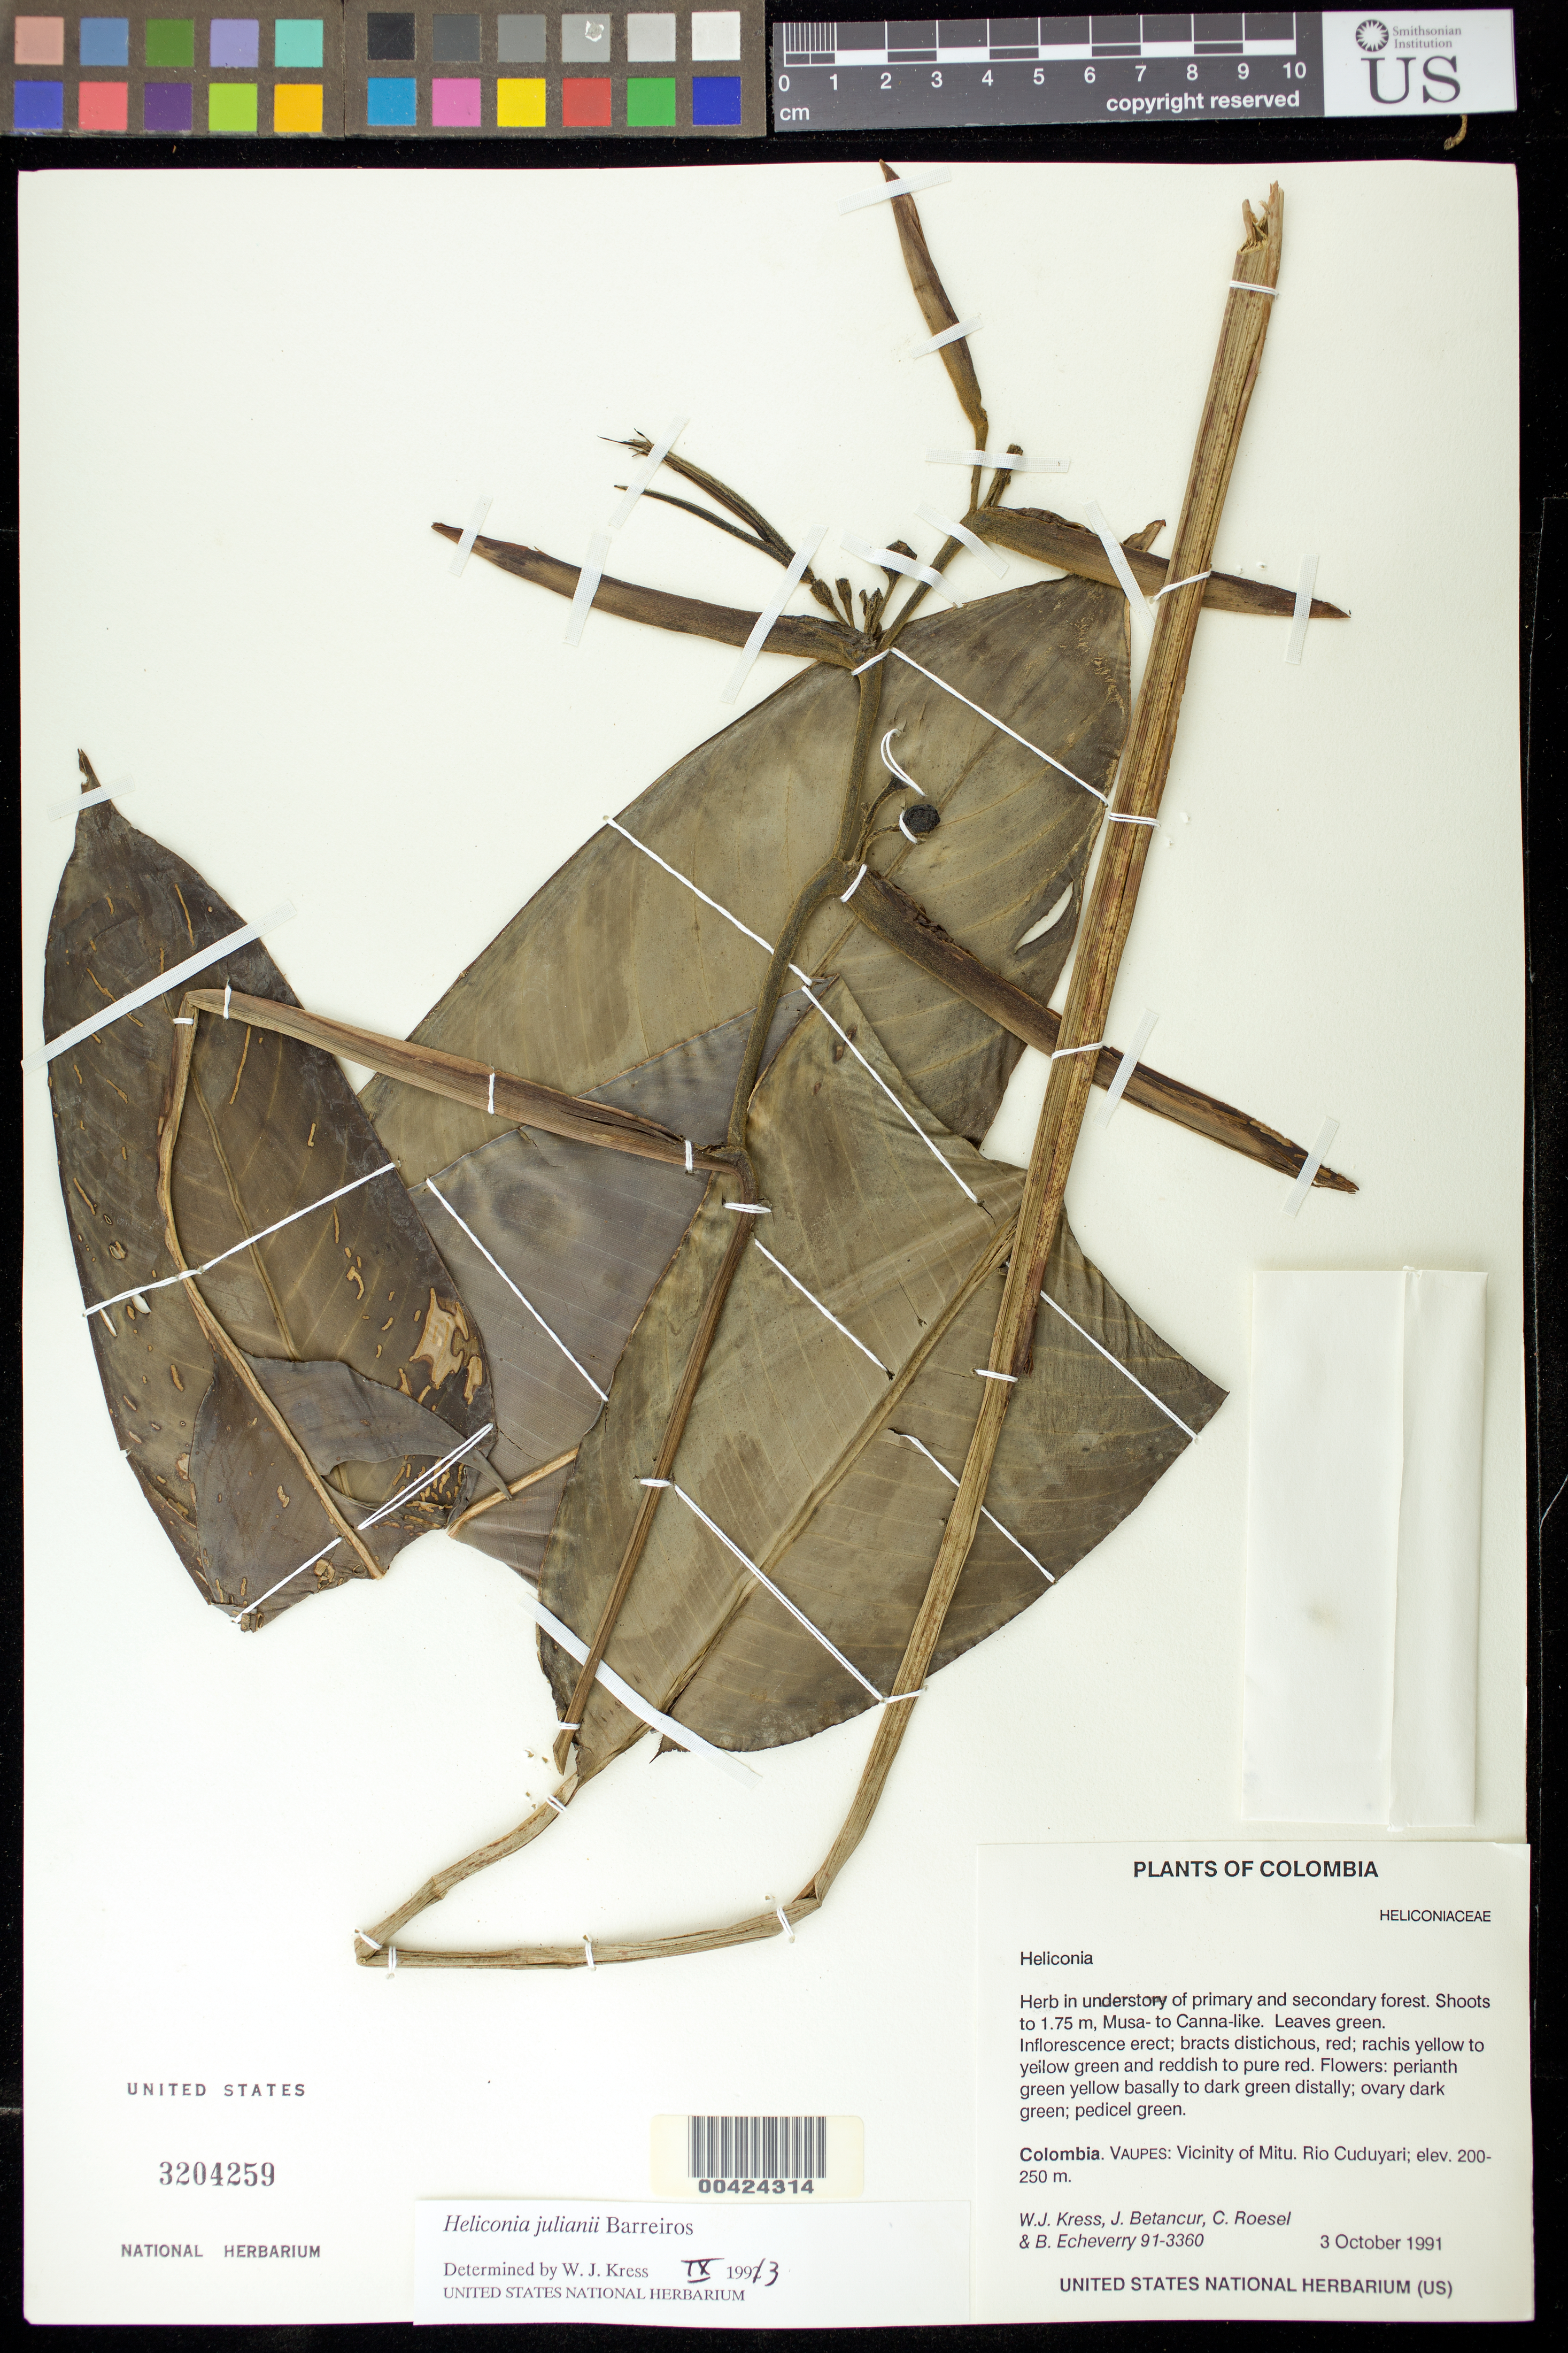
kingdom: Plantae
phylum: Tracheophyta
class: Liliopsida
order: Zingiberales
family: Heliconiaceae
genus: Heliconia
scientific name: Heliconia julianii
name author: Barreiros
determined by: Kress, W. J., (US), Smithsonian Institution - National Museum of Natural History (UNITED STATES)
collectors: W. J. Kress, J. C. Betancur, C. S. Roesel & B. Echeverry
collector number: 91-3360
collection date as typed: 03 Oct 1991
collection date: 1991-10-03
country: Colombia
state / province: Vaupés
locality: Mitu, vicinity of ; Rio Cuduyari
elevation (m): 200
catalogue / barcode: US 3204259